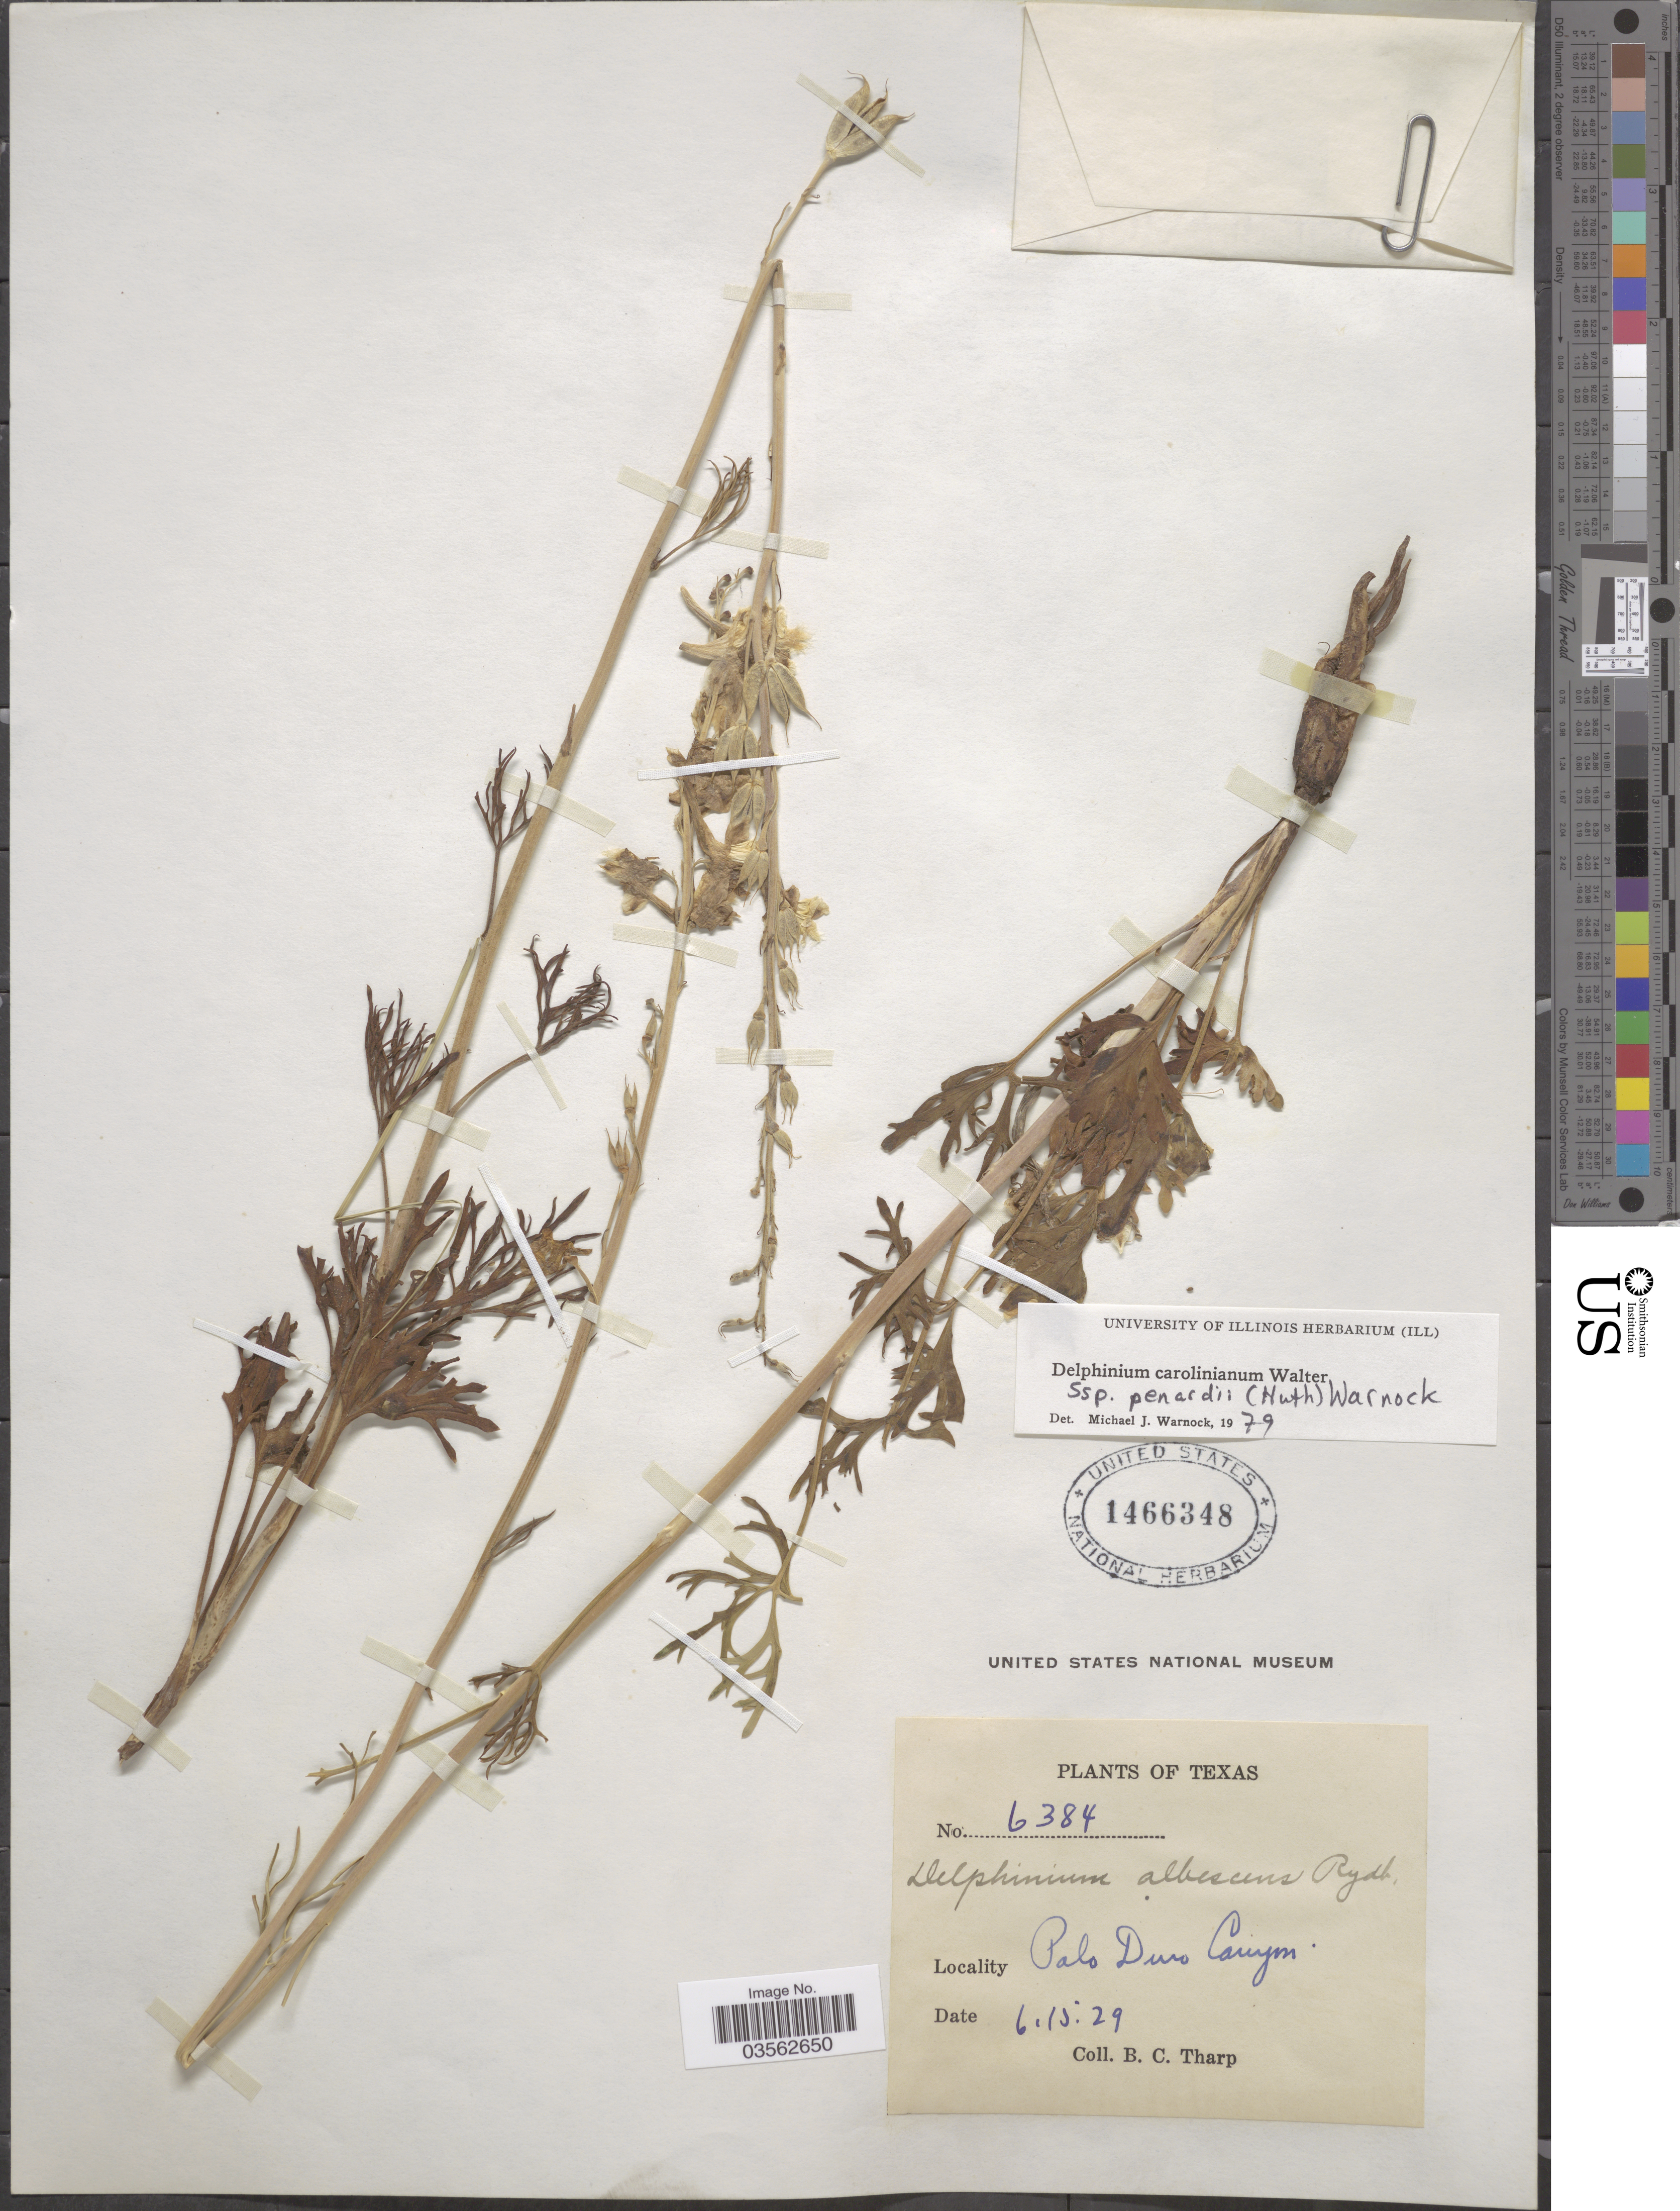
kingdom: Plantae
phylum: Tracheophyta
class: Magnoliopsida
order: Ranunculales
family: Ranunculaceae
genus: Delphinium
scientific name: Delphinium carolinianum subsp. penardii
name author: (Huth) M.J. Warnock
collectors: B. C. Tharp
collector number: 6384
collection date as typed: Transcribed d/m/y: 15/6/29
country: United States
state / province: Texas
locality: Palo Duro Canyon.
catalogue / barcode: US 1466348